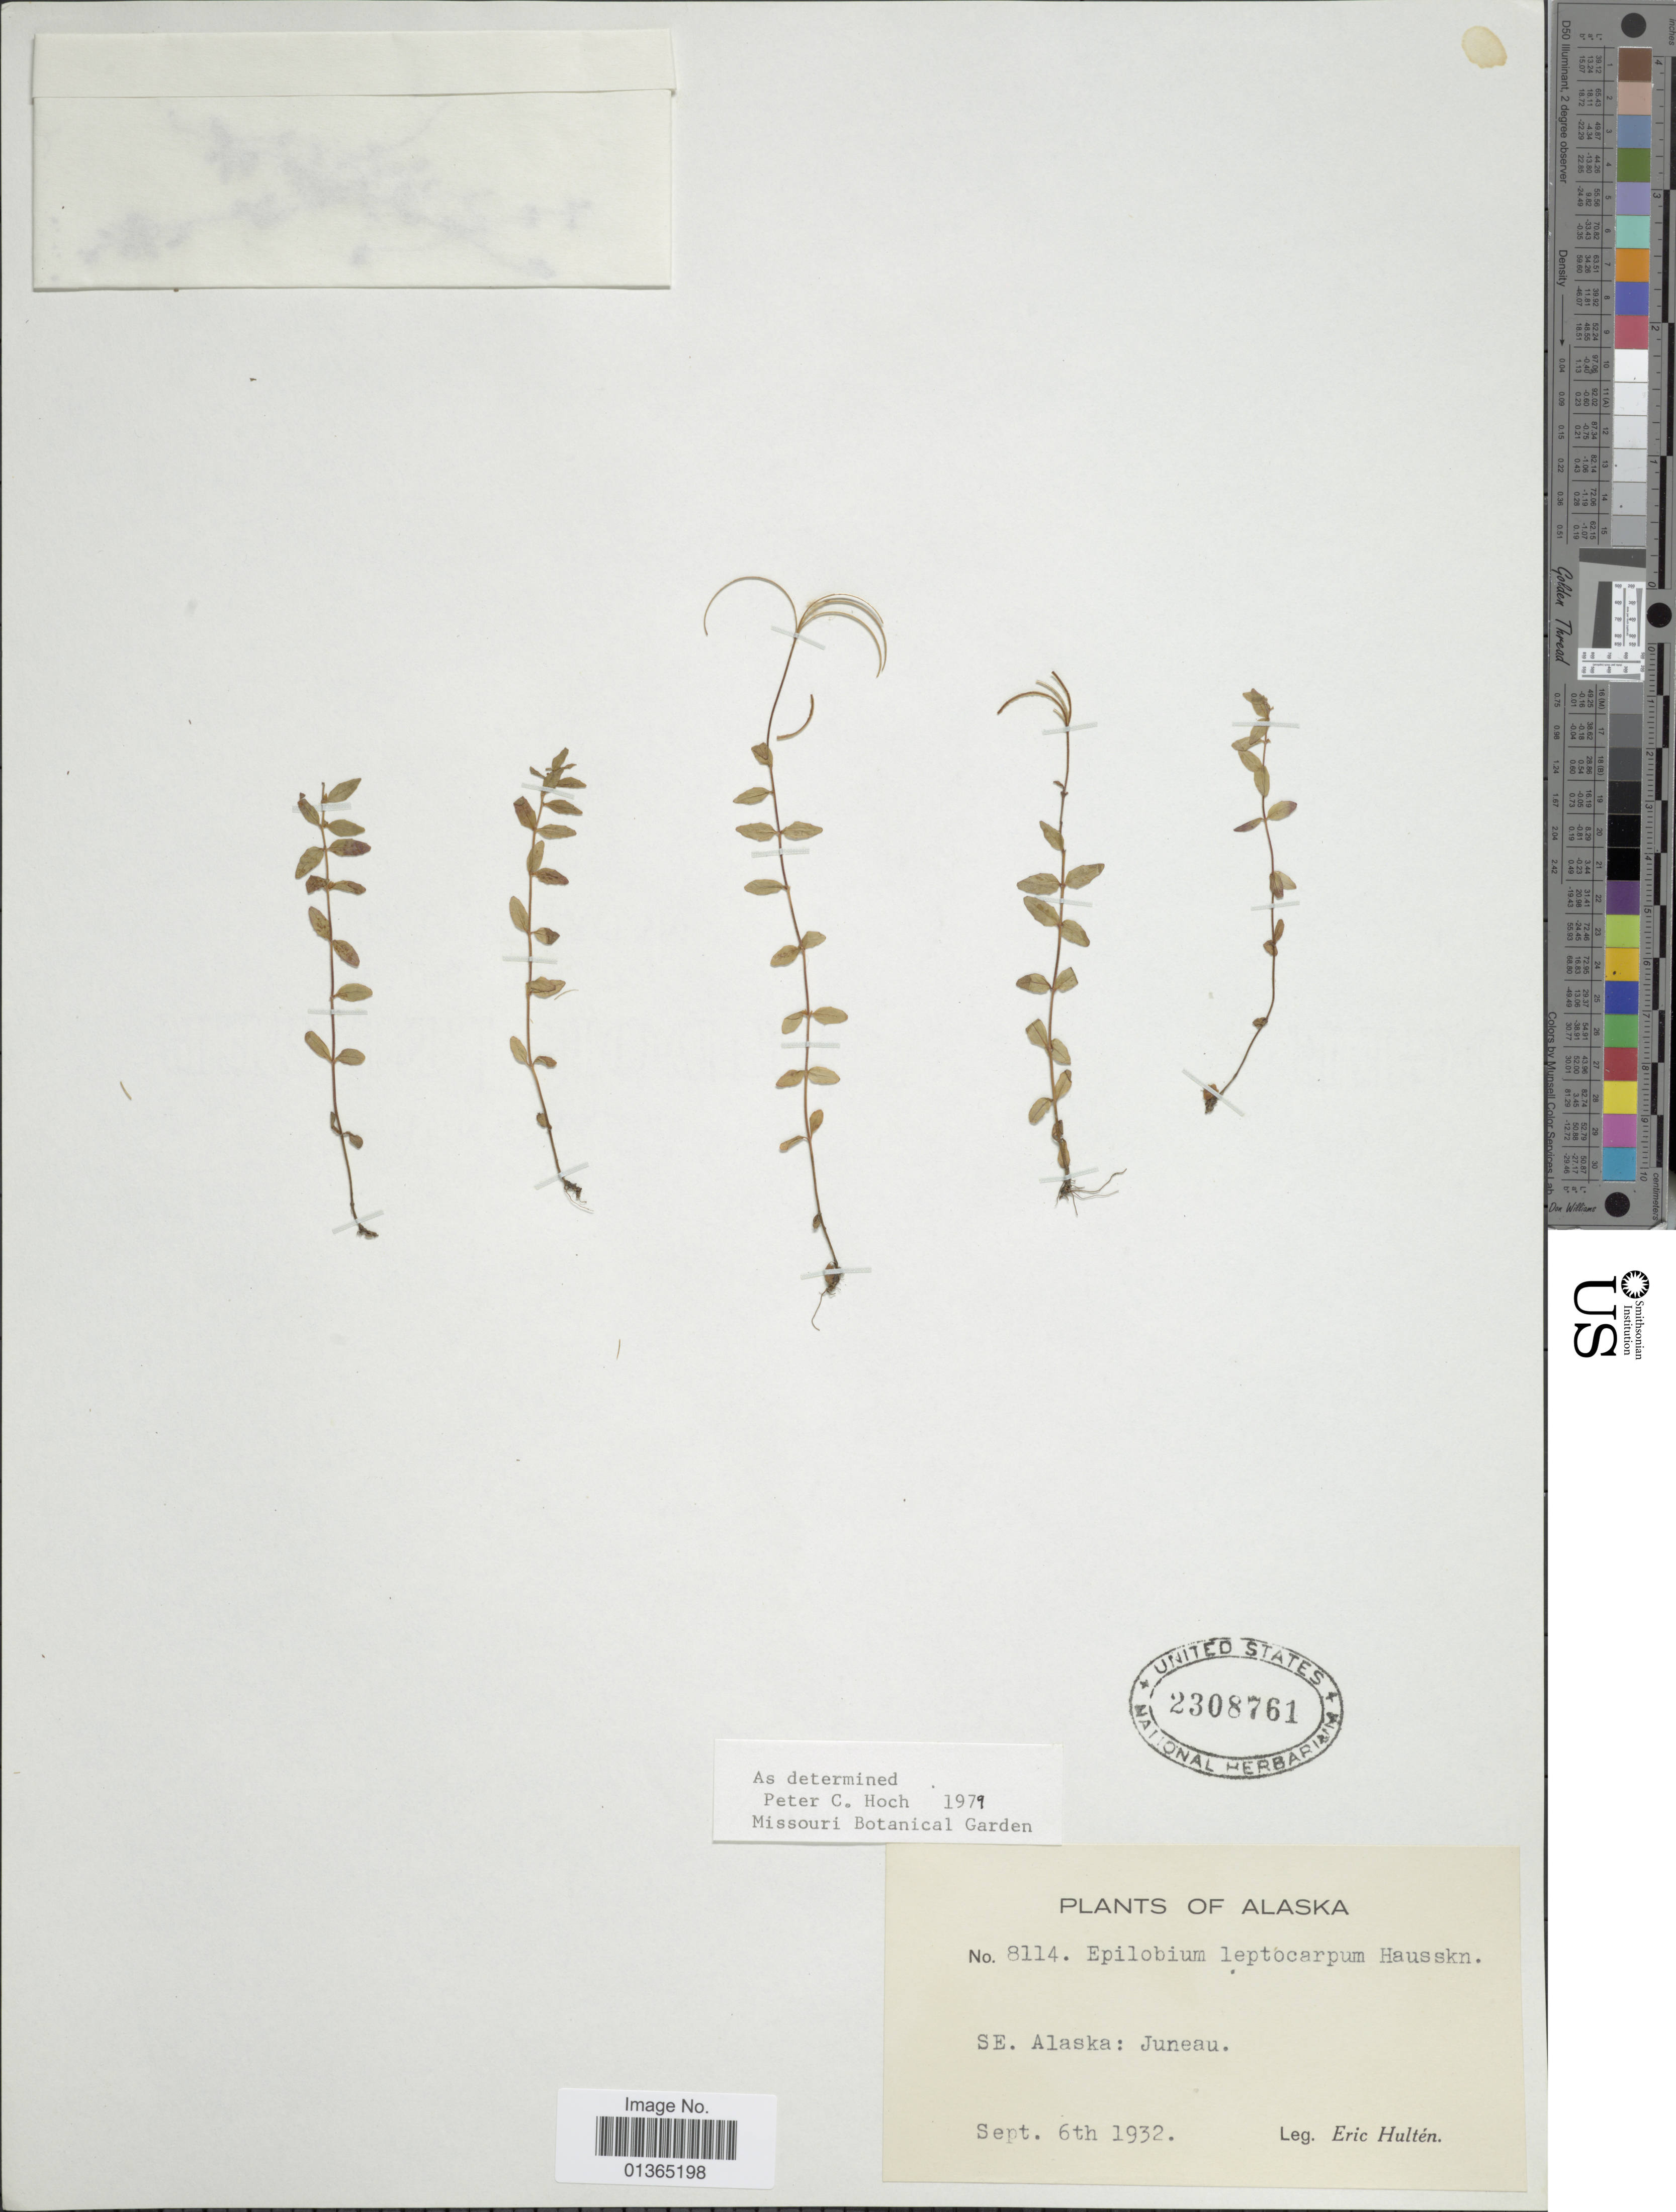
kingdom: Plantae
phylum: Tracheophyta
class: Magnoliopsida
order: Myrtales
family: Onagraceae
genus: Epilobium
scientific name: Epilobium leptocarpum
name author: Hausskn.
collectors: E. G. Hultén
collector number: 8114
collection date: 1932-09-06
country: United States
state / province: Alaska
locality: Juneau.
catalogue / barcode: US 2308761